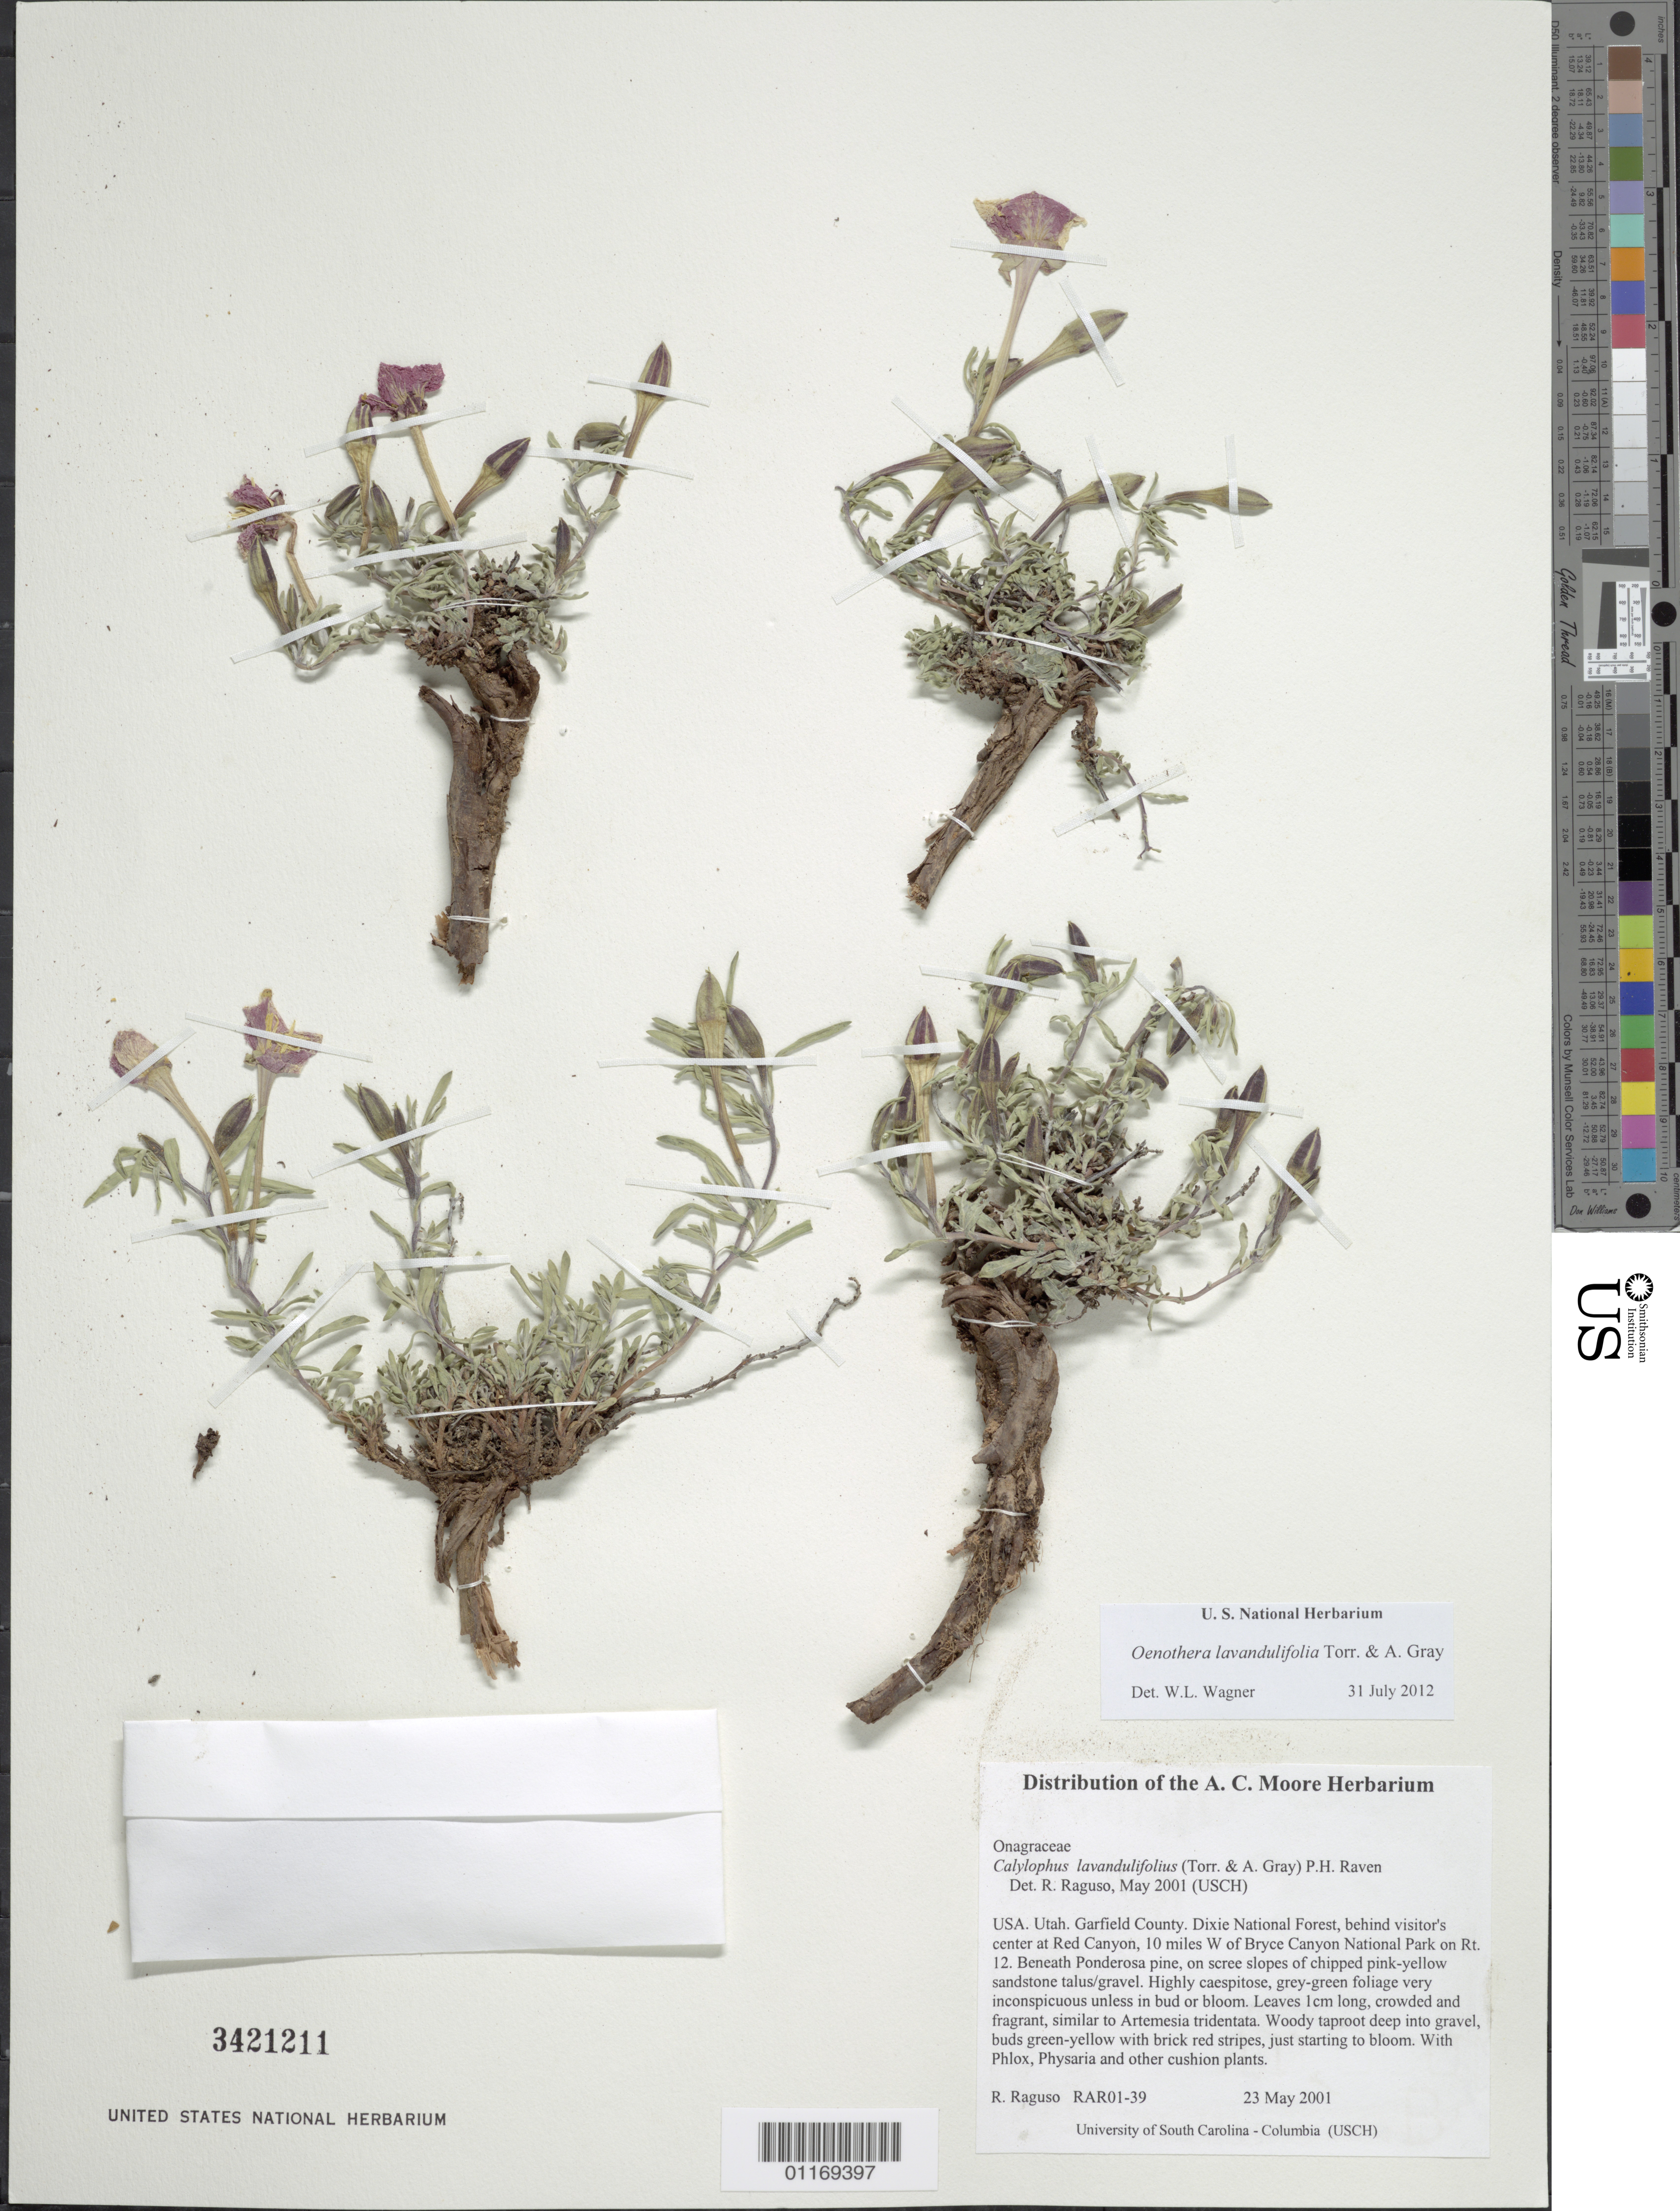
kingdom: Plantae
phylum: Tracheophyta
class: Magnoliopsida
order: Myrtales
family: Onagraceae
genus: Oenothera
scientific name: Oenothera lavandulifolia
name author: Torr. & A. Gray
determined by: Wagner, W. L., (BOT), Smithsonian Institution - National Museum of Natural History (UNITED STATES)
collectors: R. Raguso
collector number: RAR01-39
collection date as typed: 23 May 2001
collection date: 2001-05-23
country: United States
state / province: Utah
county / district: Garfield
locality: Dixie National Forest, behind visitor's center at Red Canyon, 10 miles W of Bryce Canyon National Park on Rt. 12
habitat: Beneath Ponderosa pine, on scree slopes of chipped pink-yellow sandstone talus/gravel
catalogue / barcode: US 3421211